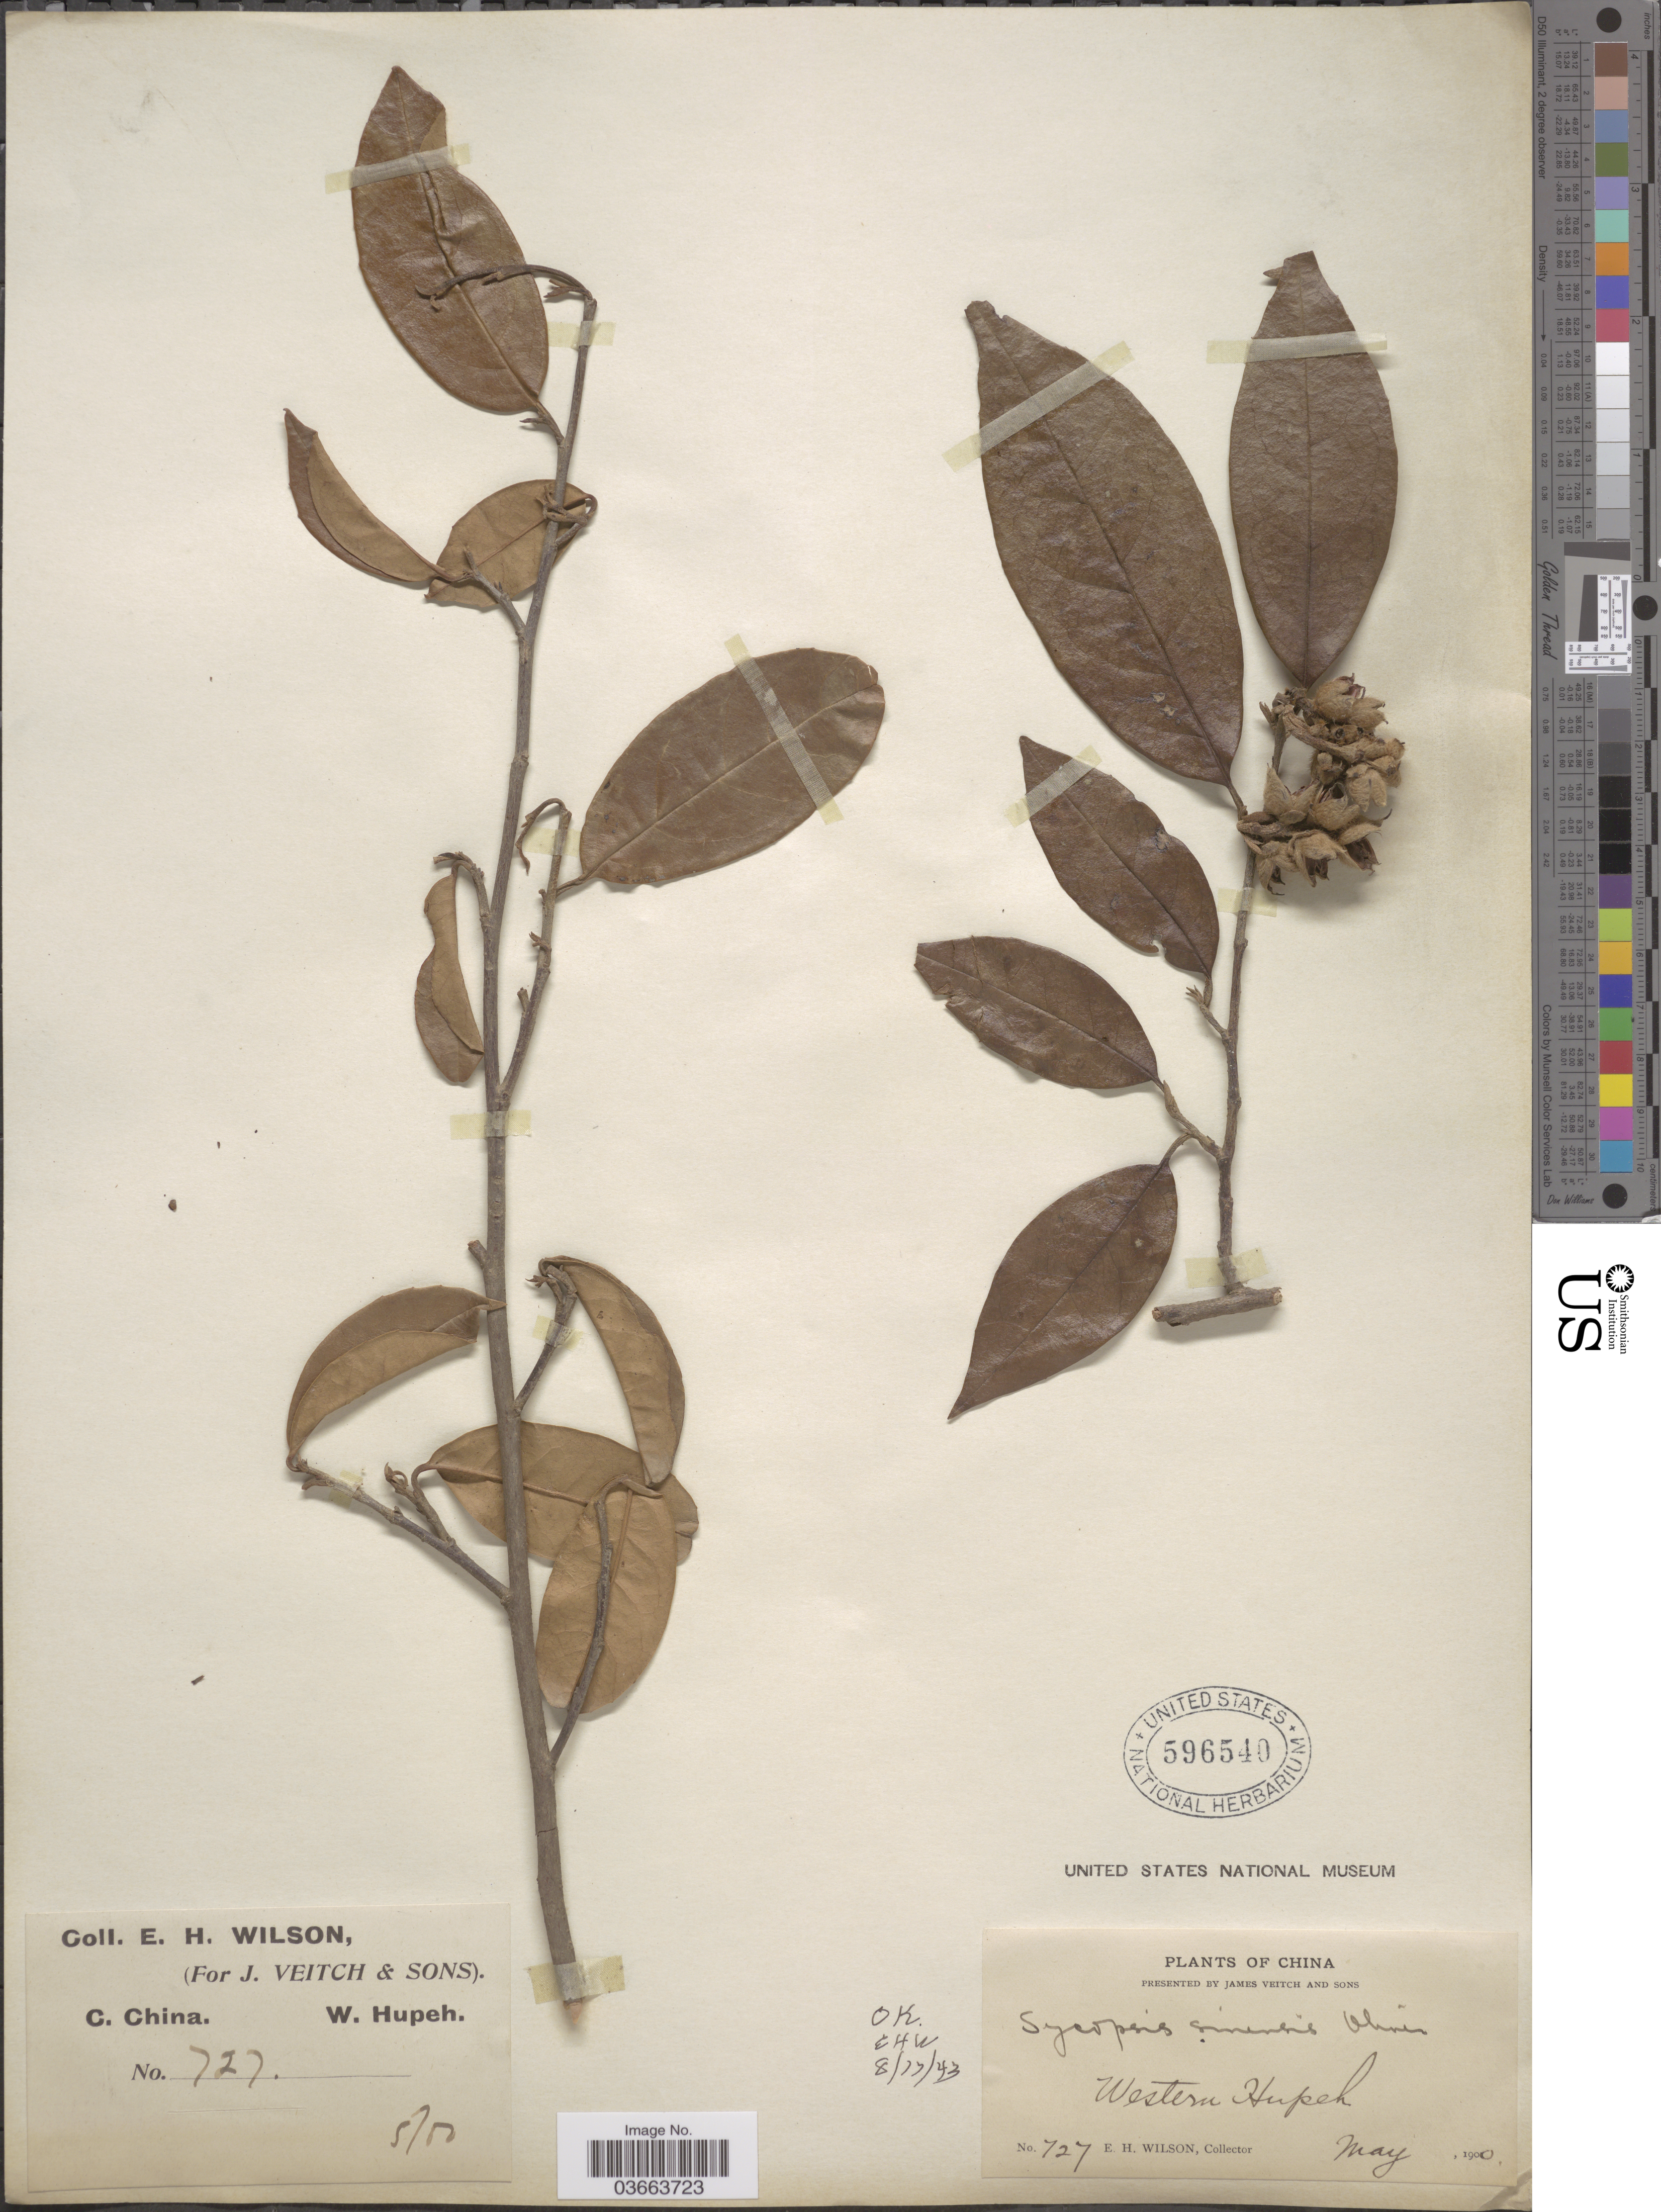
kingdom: Plantae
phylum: Tracheophyta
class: Magnoliopsida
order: Saxifragales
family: Hamamelidaceae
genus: Sycopsis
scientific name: Sycopsis sinensis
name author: Oliv.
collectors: E. Wilson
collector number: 727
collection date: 1900-05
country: China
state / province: Hubei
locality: C. China. Western Hu-peh.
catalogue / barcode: US 596540